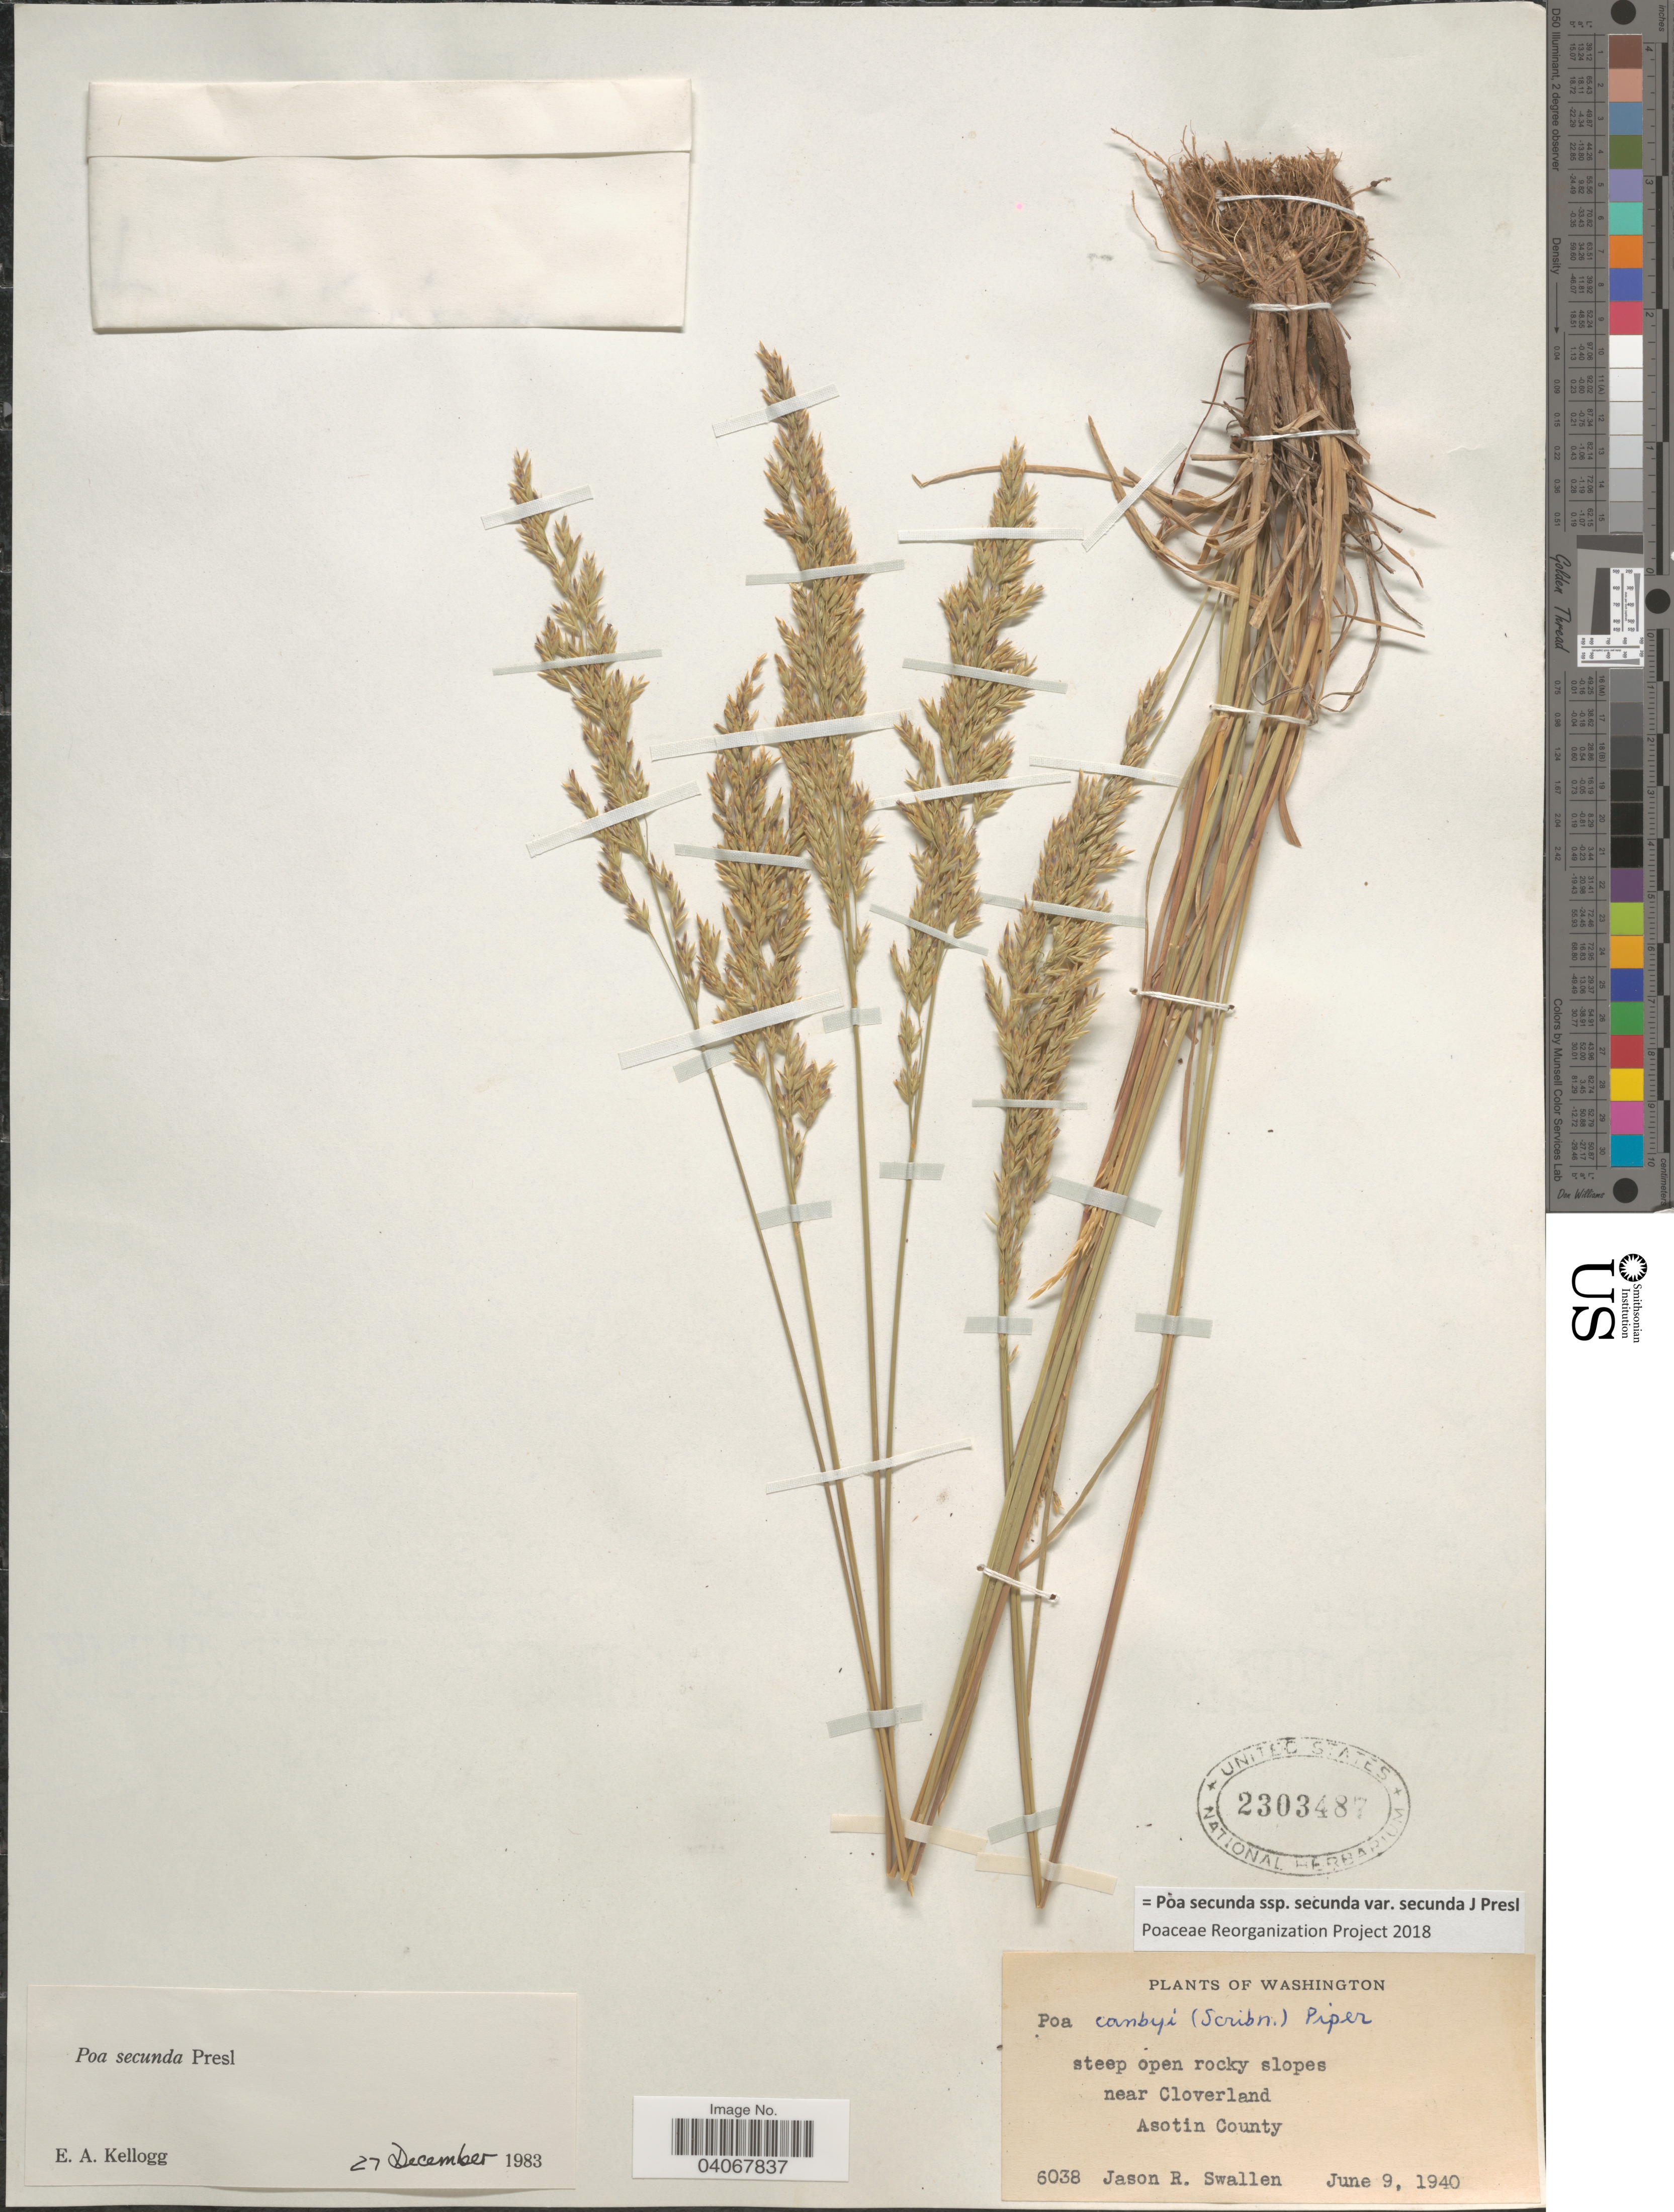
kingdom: Plantae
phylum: Tracheophyta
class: Liliopsida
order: Poales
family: Poaceae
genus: Poa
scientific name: Poa secunda subsp. secunda var. secunda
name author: J. Presl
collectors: J. R. Swallen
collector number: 6038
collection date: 1940-06-09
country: United States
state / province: Washington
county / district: Asotin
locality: Steep open rocky slopes near Cloverland. Asotin County.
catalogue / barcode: US 2303487